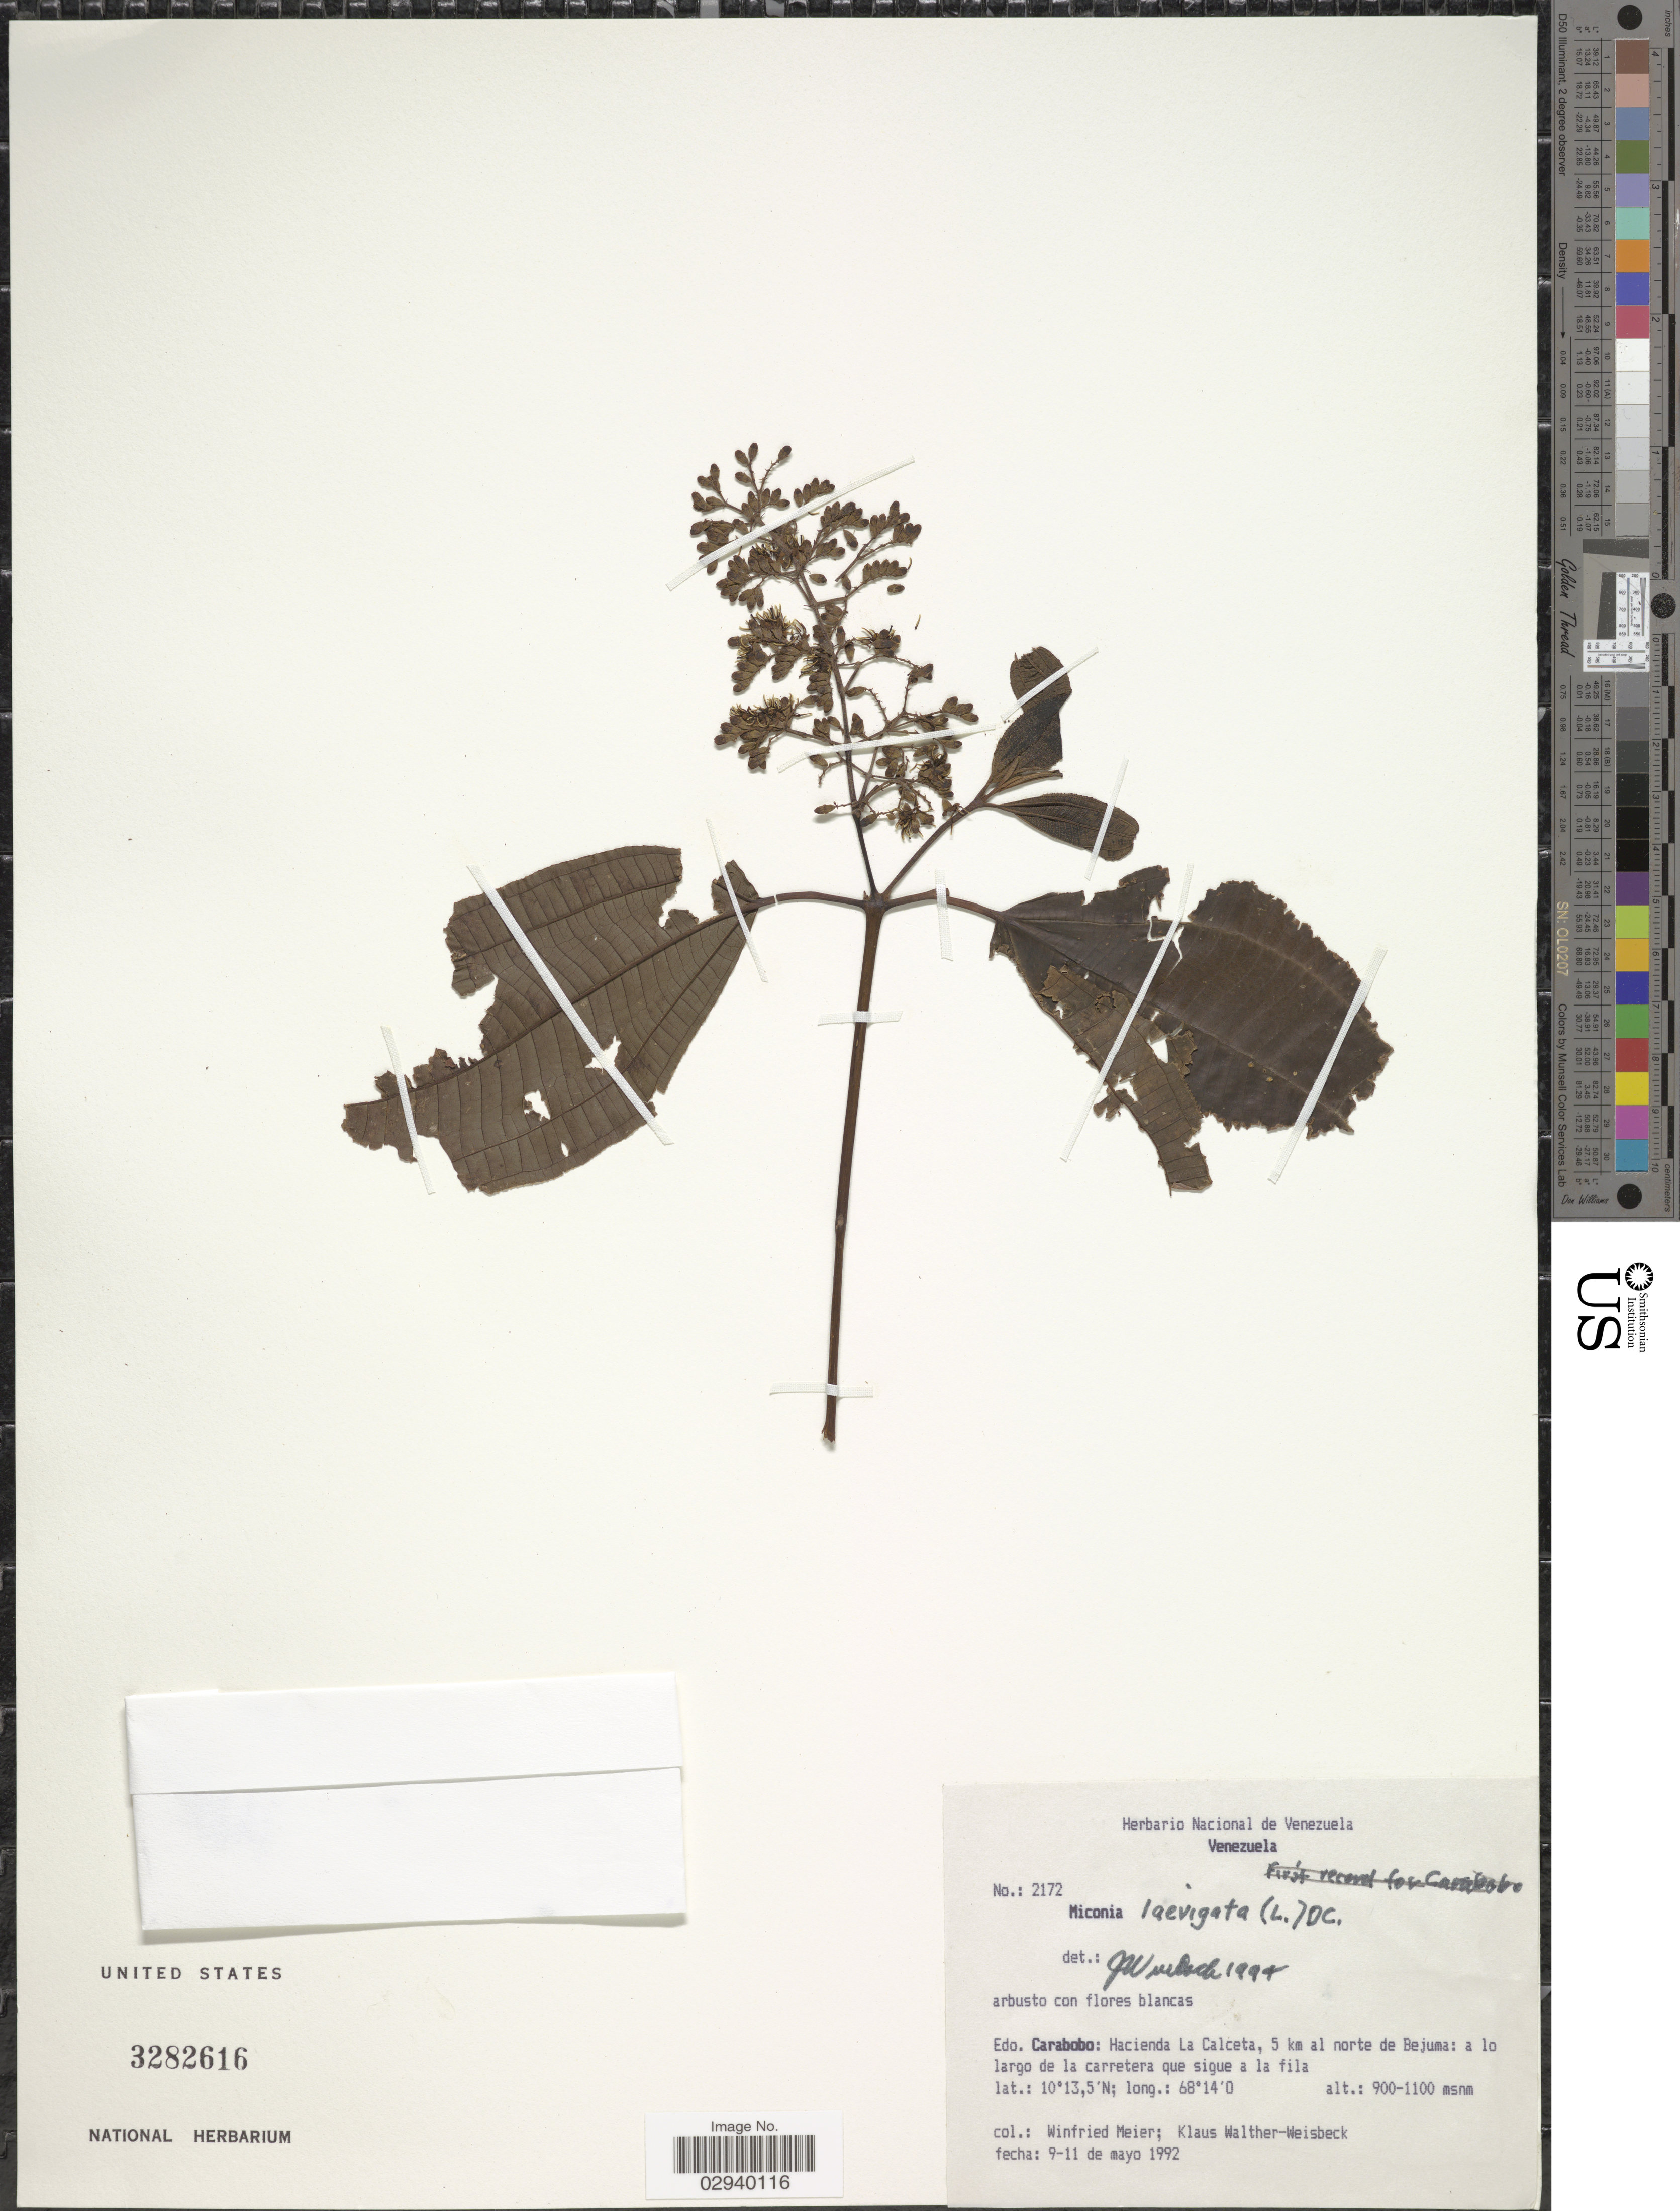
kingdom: Plantae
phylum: Tracheophyta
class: Magnoliopsida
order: Myrtales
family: Melastomataceae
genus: Miconia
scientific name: Miconia laevigata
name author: (L.) D. Don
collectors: W. Meier & K. Walter-Weisbeck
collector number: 2172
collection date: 1992-05-09/1992-05-11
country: Venezuela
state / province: Carabobo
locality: Hacienda La Calceta, 5 km al norte de Bejuma: a lo largo de la carretera que sigue a la fila.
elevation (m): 900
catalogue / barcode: US 3282616